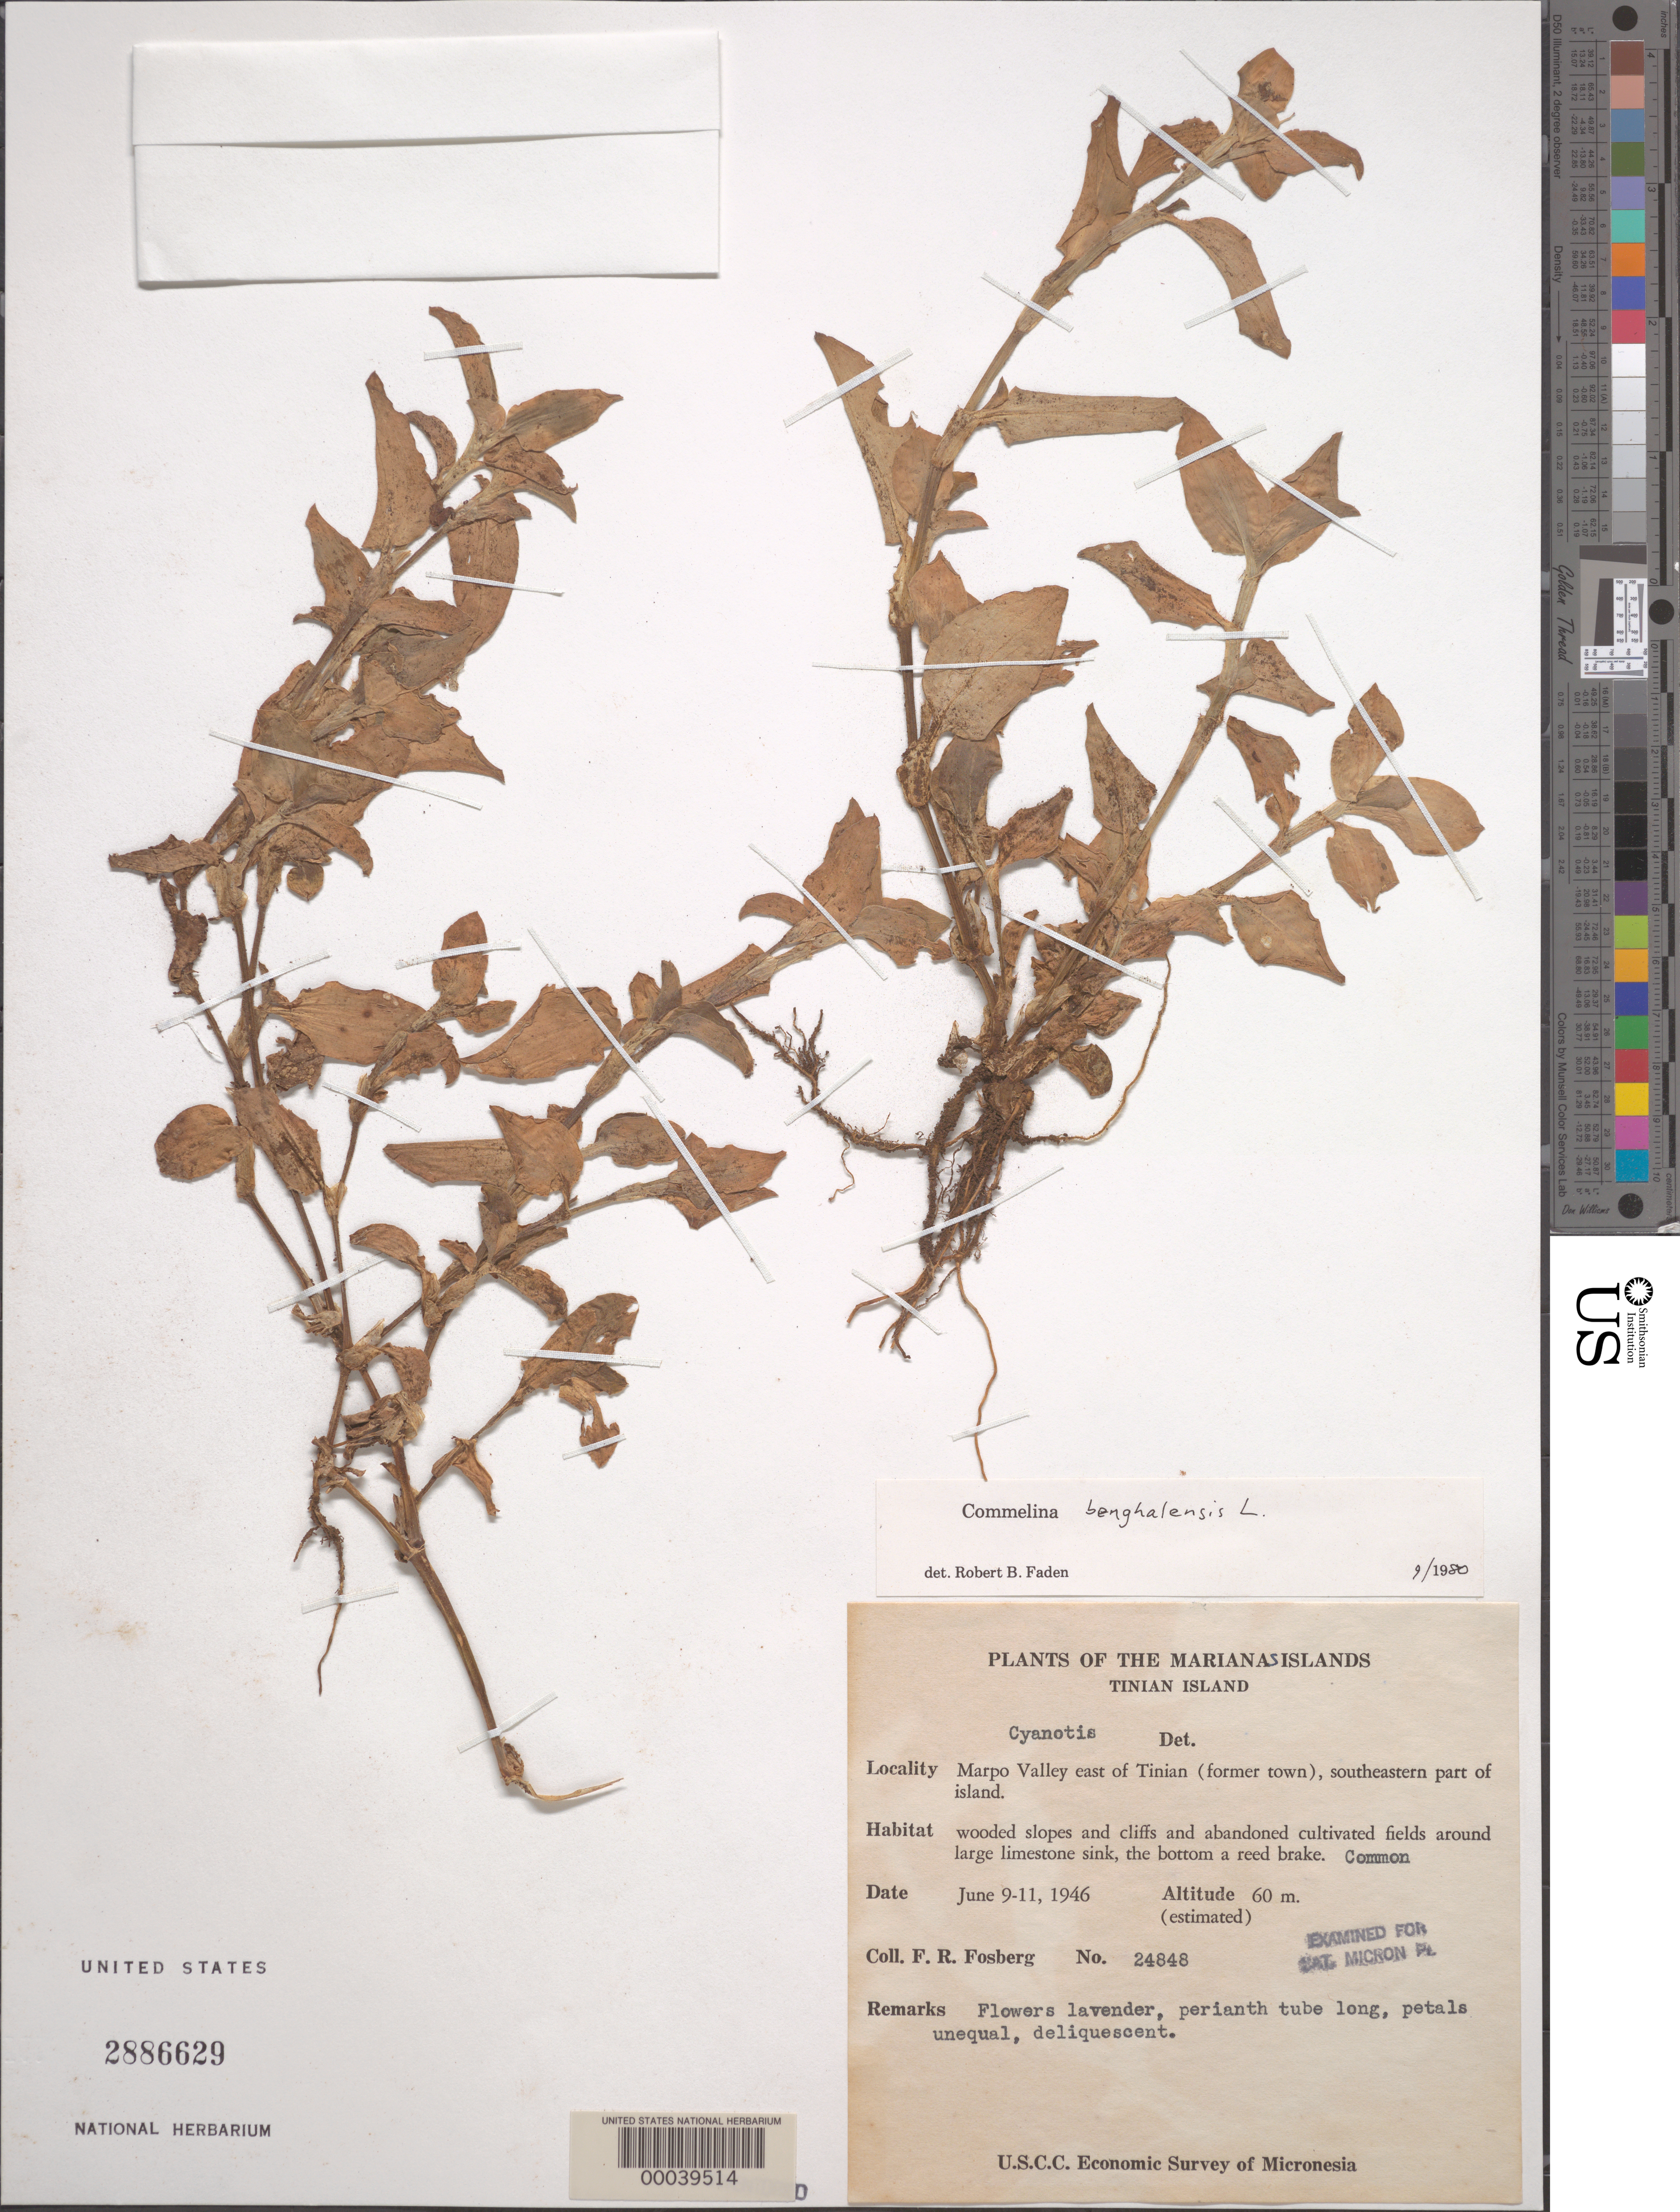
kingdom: Plantae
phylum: Tracheophyta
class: Liliopsida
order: Commelinales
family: Commelinaceae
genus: Commelina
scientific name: Commelina benghalensis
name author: L.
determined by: Faden, Robert B., (US), Smithsonian Institution - National Museum of Natural History (UNITED STATES)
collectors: F. R. Fosberg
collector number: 24848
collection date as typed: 09 Jun 1946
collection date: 1946-06-09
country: Northern Mariana Islands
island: Tinian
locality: Marpo valley, e of tinian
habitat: Wooded slopes and cliffs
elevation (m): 60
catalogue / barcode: US 2886629